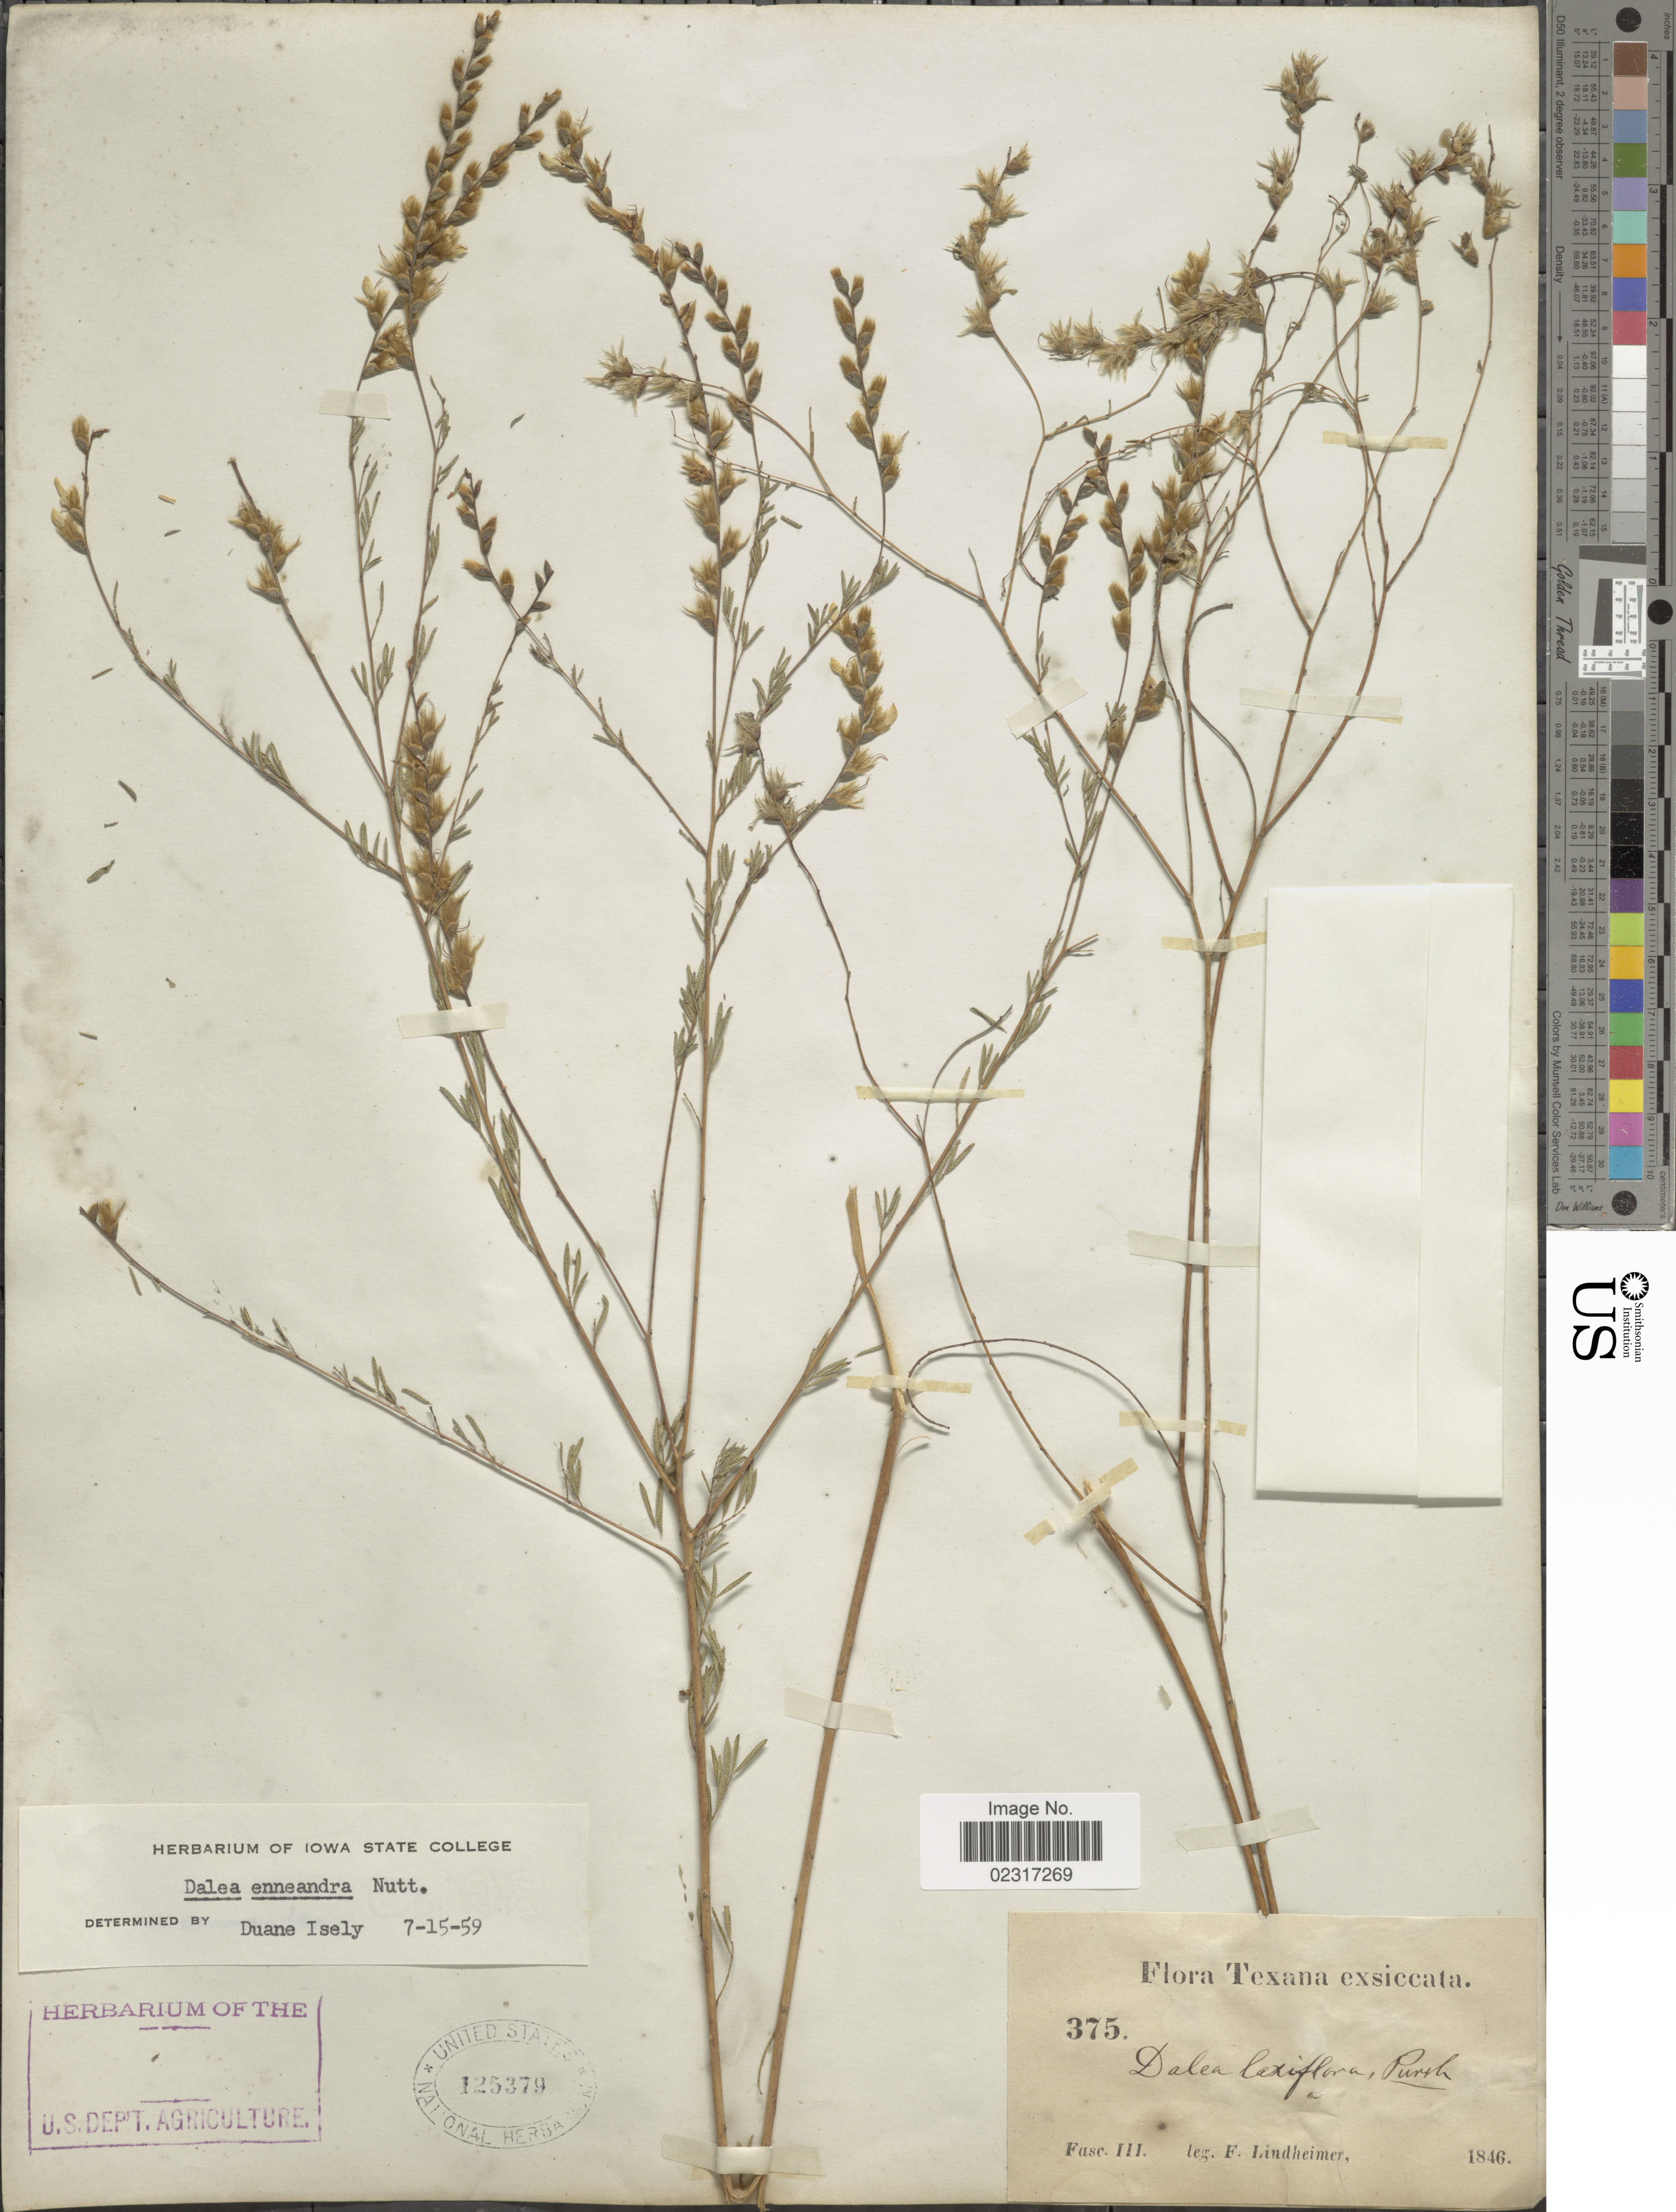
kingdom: Plantae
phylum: Tracheophyta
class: Magnoliopsida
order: Fabales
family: Fabaceae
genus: Dalea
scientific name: Dalea enneandra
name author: Nutt.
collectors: F. J. Lindheimer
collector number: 375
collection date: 1846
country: United States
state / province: Texas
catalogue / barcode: US 125379